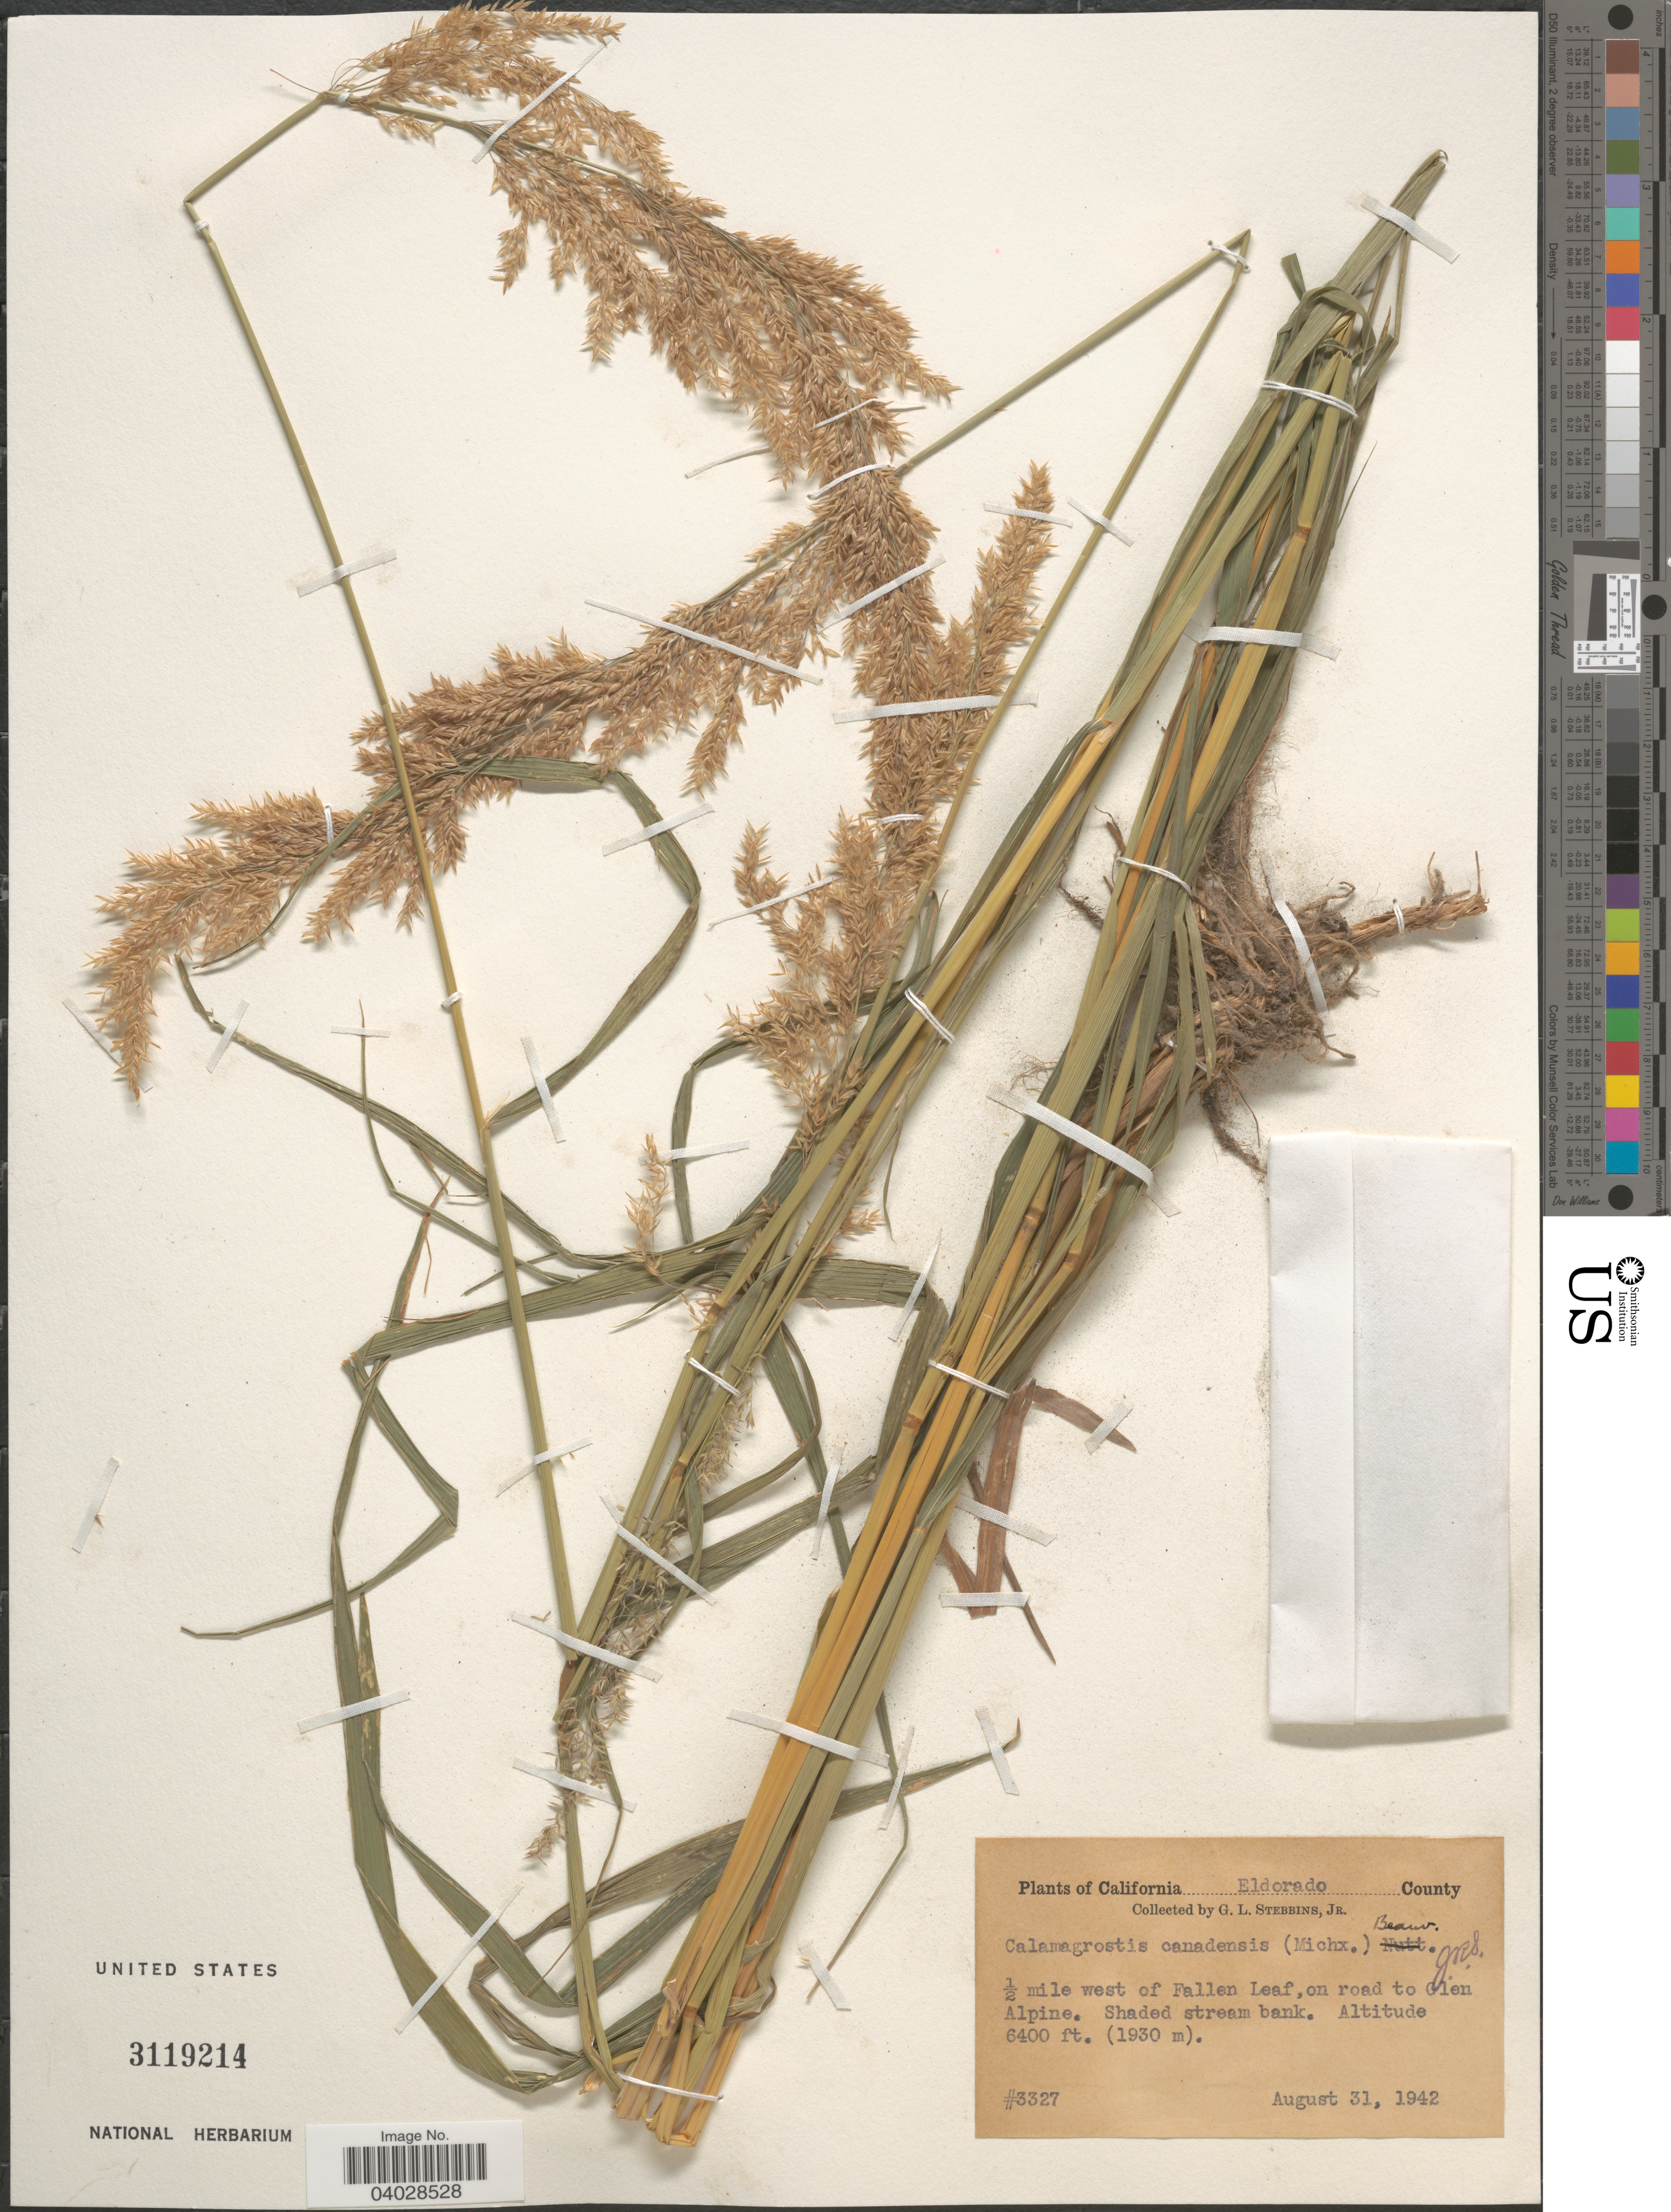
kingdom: Plantae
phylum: Tracheophyta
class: Liliopsida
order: Poales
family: Poaceae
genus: Calamagrostis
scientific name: Calamagrostis canadensis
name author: (Michx.) P. Beauv.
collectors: G. L. Stebbins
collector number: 3327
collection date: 1942-08-31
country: United States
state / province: California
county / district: El Dorado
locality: Eldorado County. ½ mile west of Fallen Leaf, on road to Glen Alpine.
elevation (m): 1951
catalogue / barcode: US 3119214